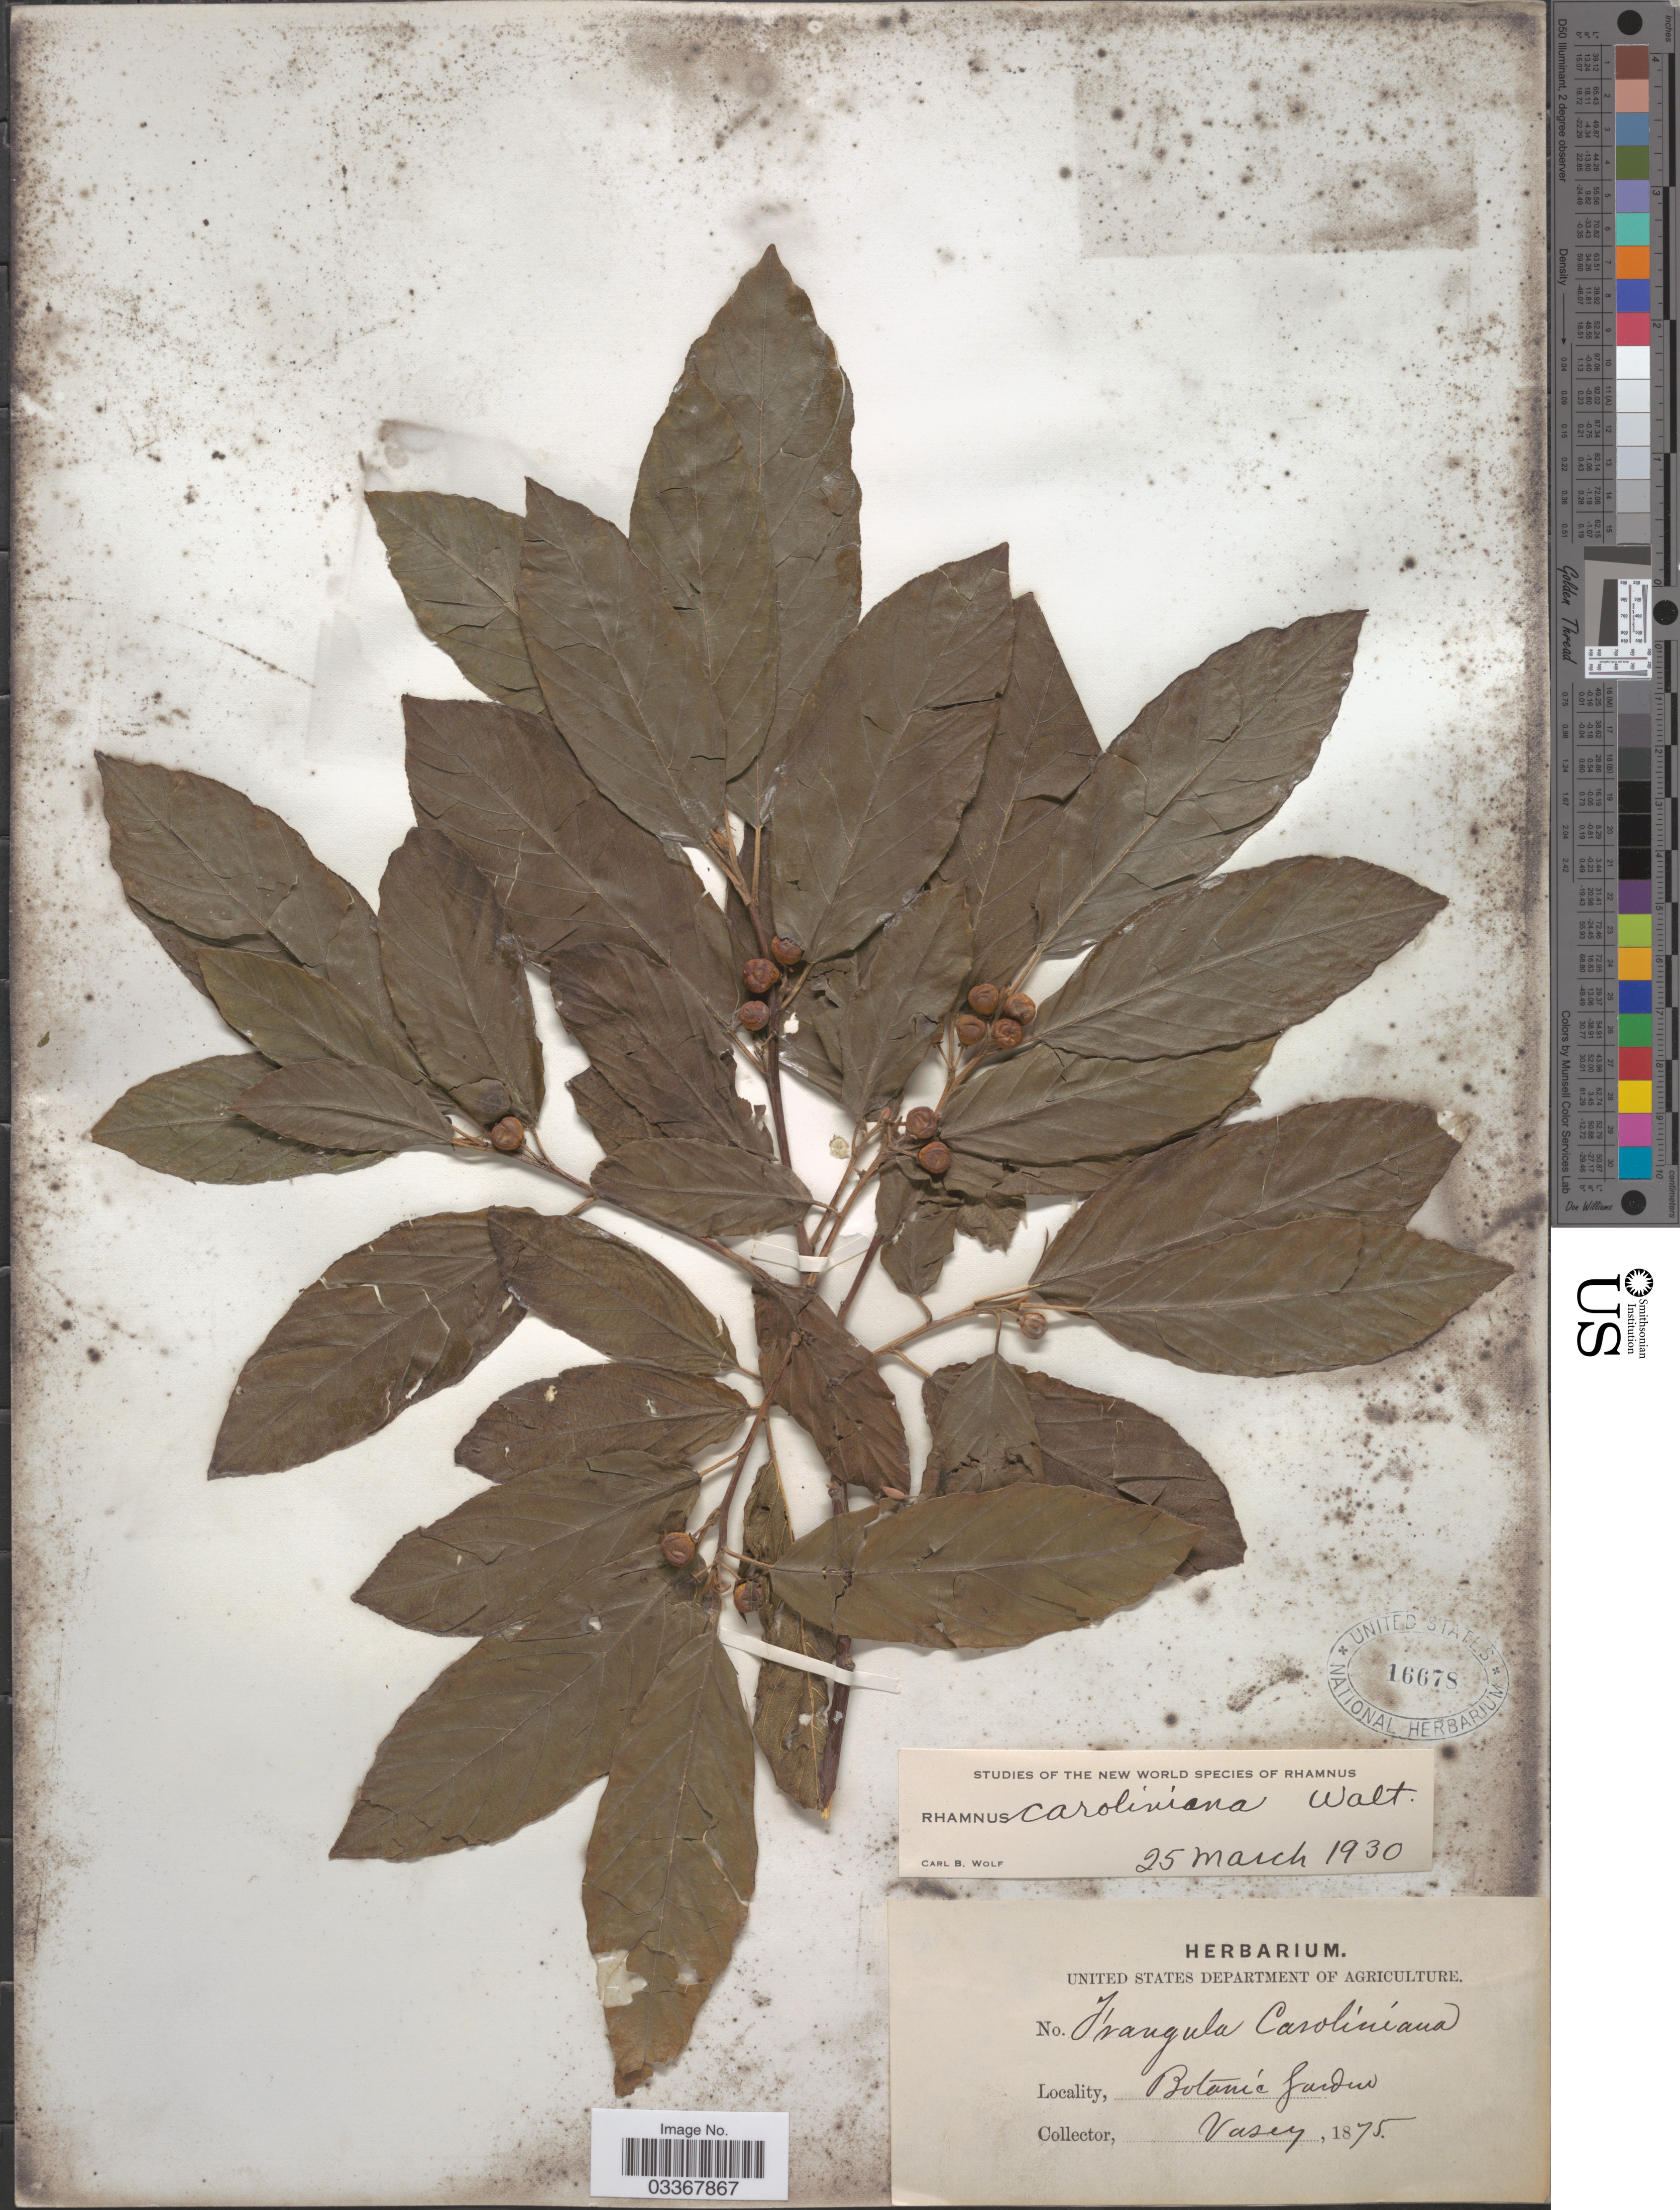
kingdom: Plantae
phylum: Tracheophyta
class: Magnoliopsida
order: Rosales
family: Rhamnaceae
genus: Frangula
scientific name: Frangula caroliniana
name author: (Walter) A. Gray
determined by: Strong, Mark T., (BOT), Smithsonian Institution - National Museum of Natural History (UNITED STATES)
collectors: Vasey, --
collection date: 1875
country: United States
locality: Botanic Garden.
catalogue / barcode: US 16678